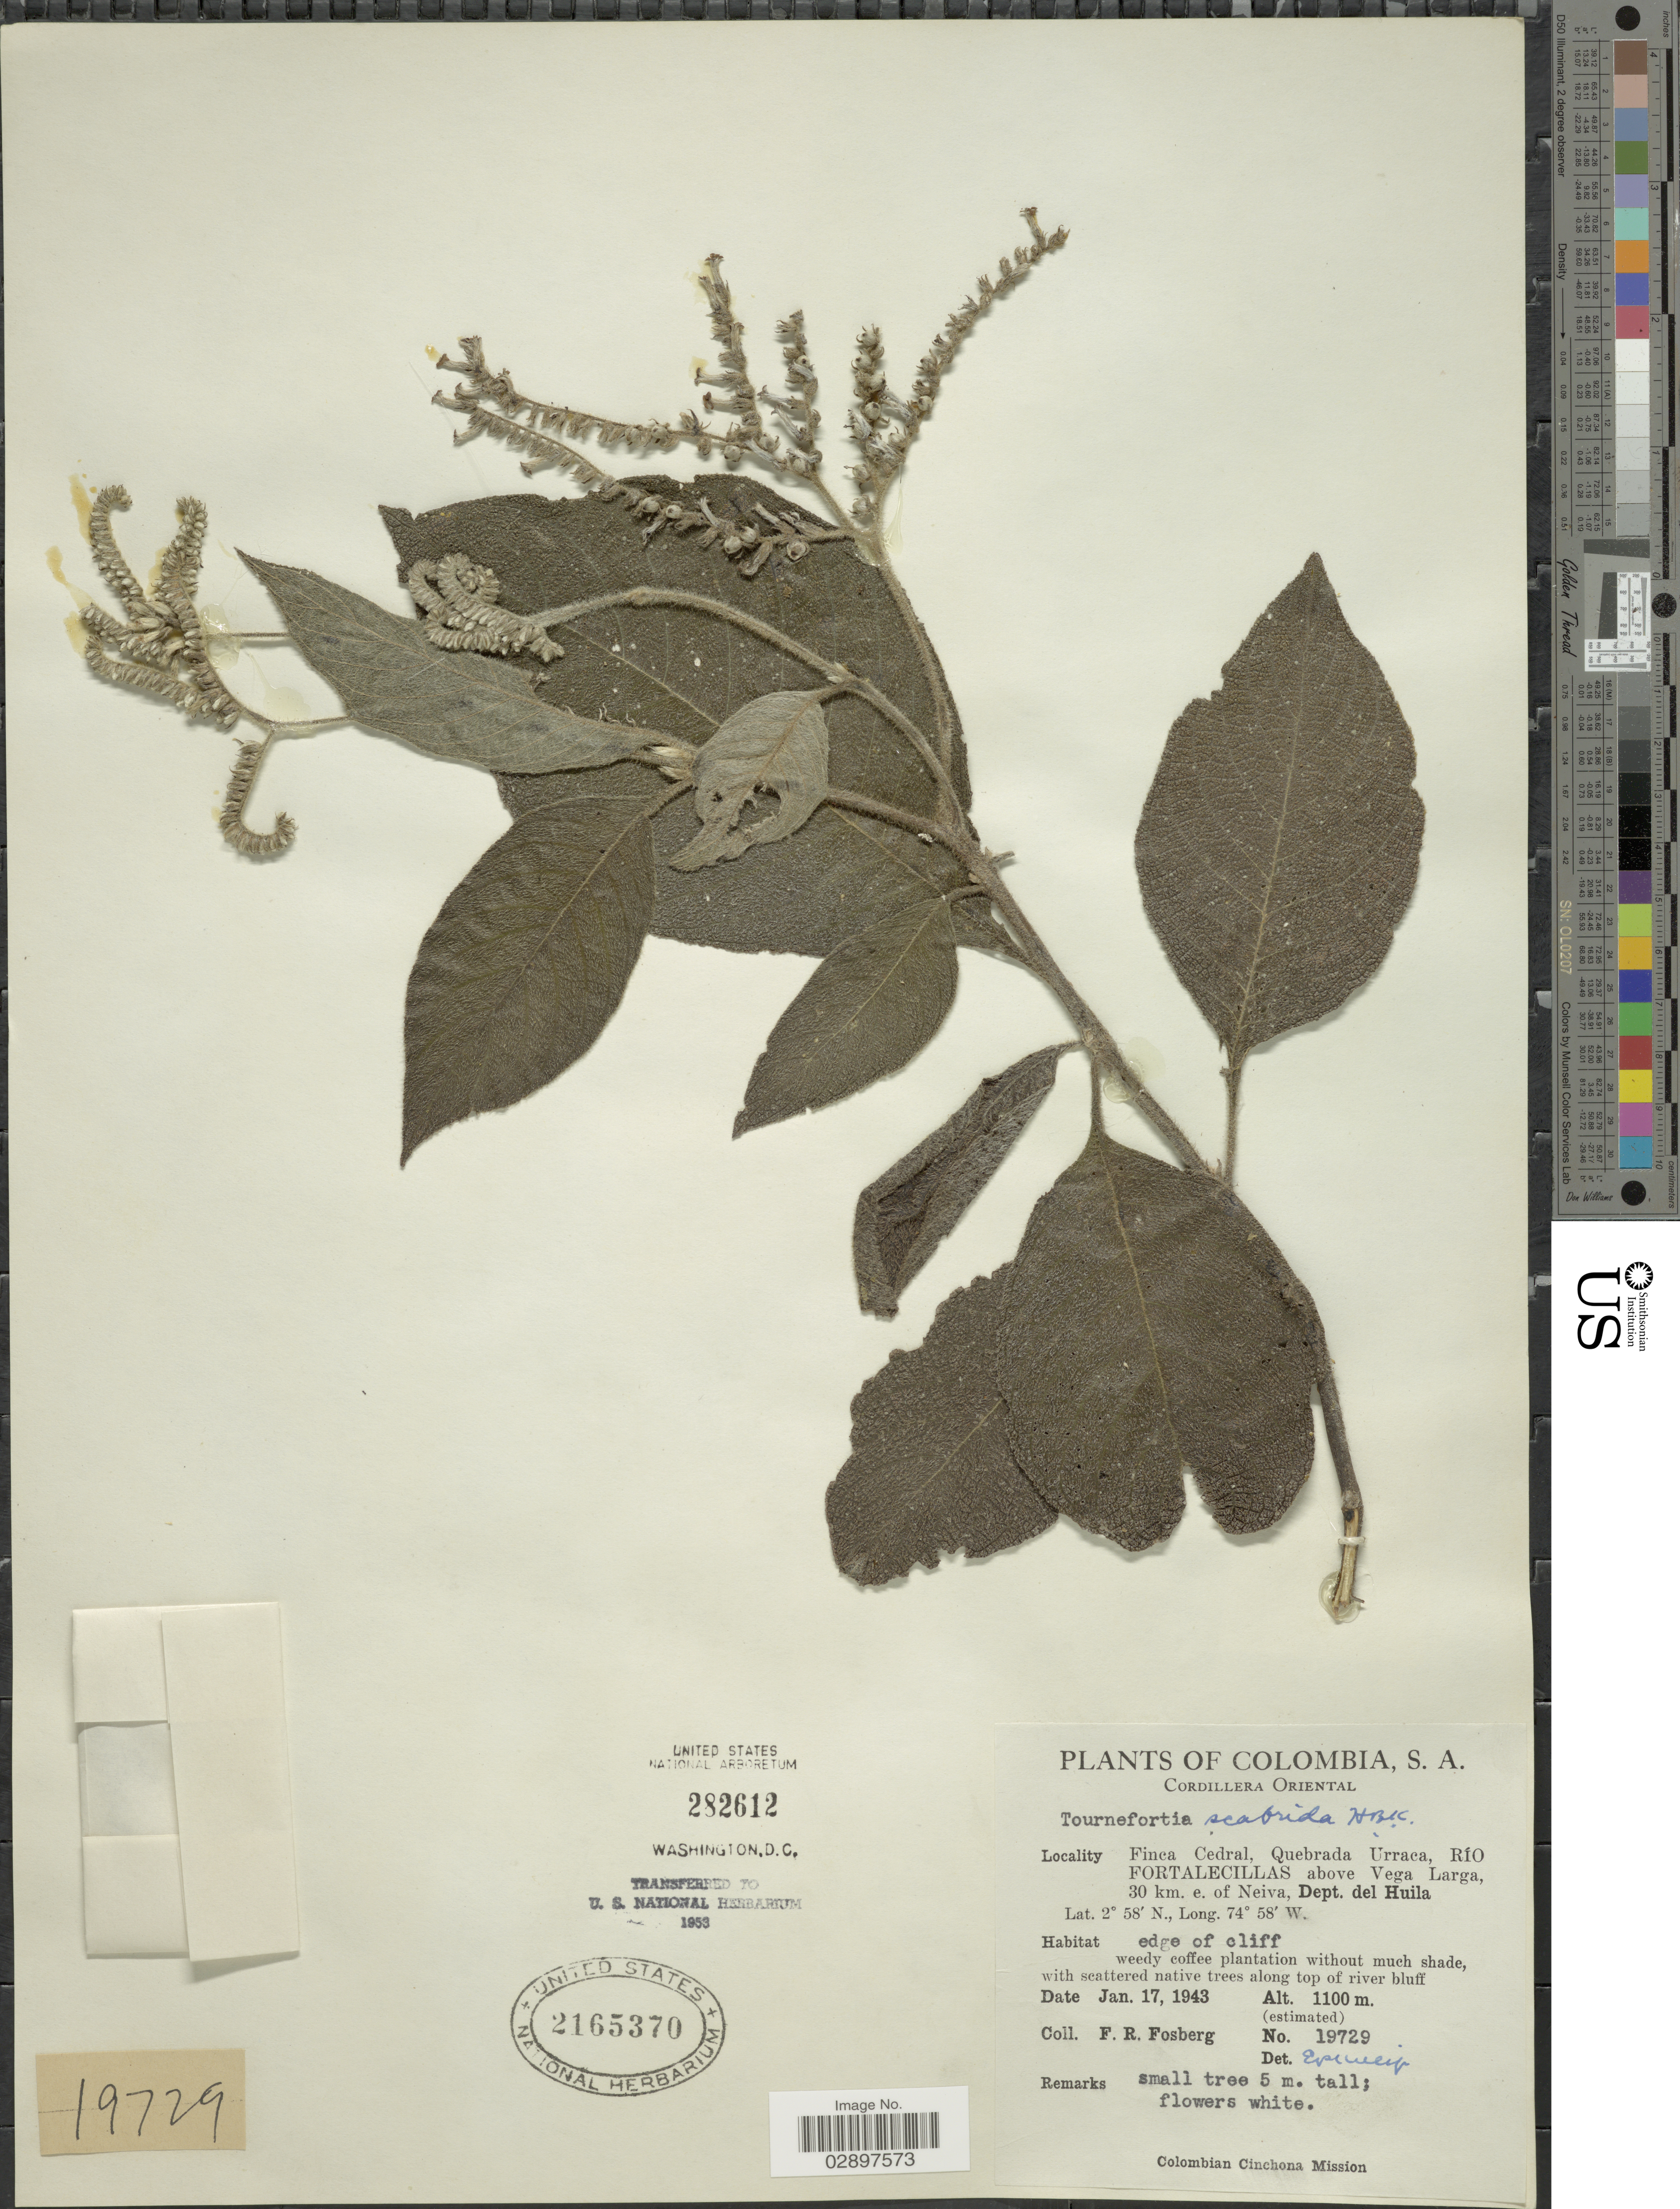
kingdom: Plantae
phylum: Tracheophyta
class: Magnoliopsida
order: Boraginales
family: Heliotropiaceae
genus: Tournefortia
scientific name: Tournefortia scabrida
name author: Kunth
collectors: F. R. Fosberg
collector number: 19729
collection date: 1943-01-17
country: Colombia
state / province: Huila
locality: Cordillera Oriental. Finca Cedral, Quebrada Urraca, Río Fortalecillas above Vega Larga, 30 km. e. of Neiva, Dept. de Huila.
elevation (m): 1100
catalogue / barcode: US 2165370